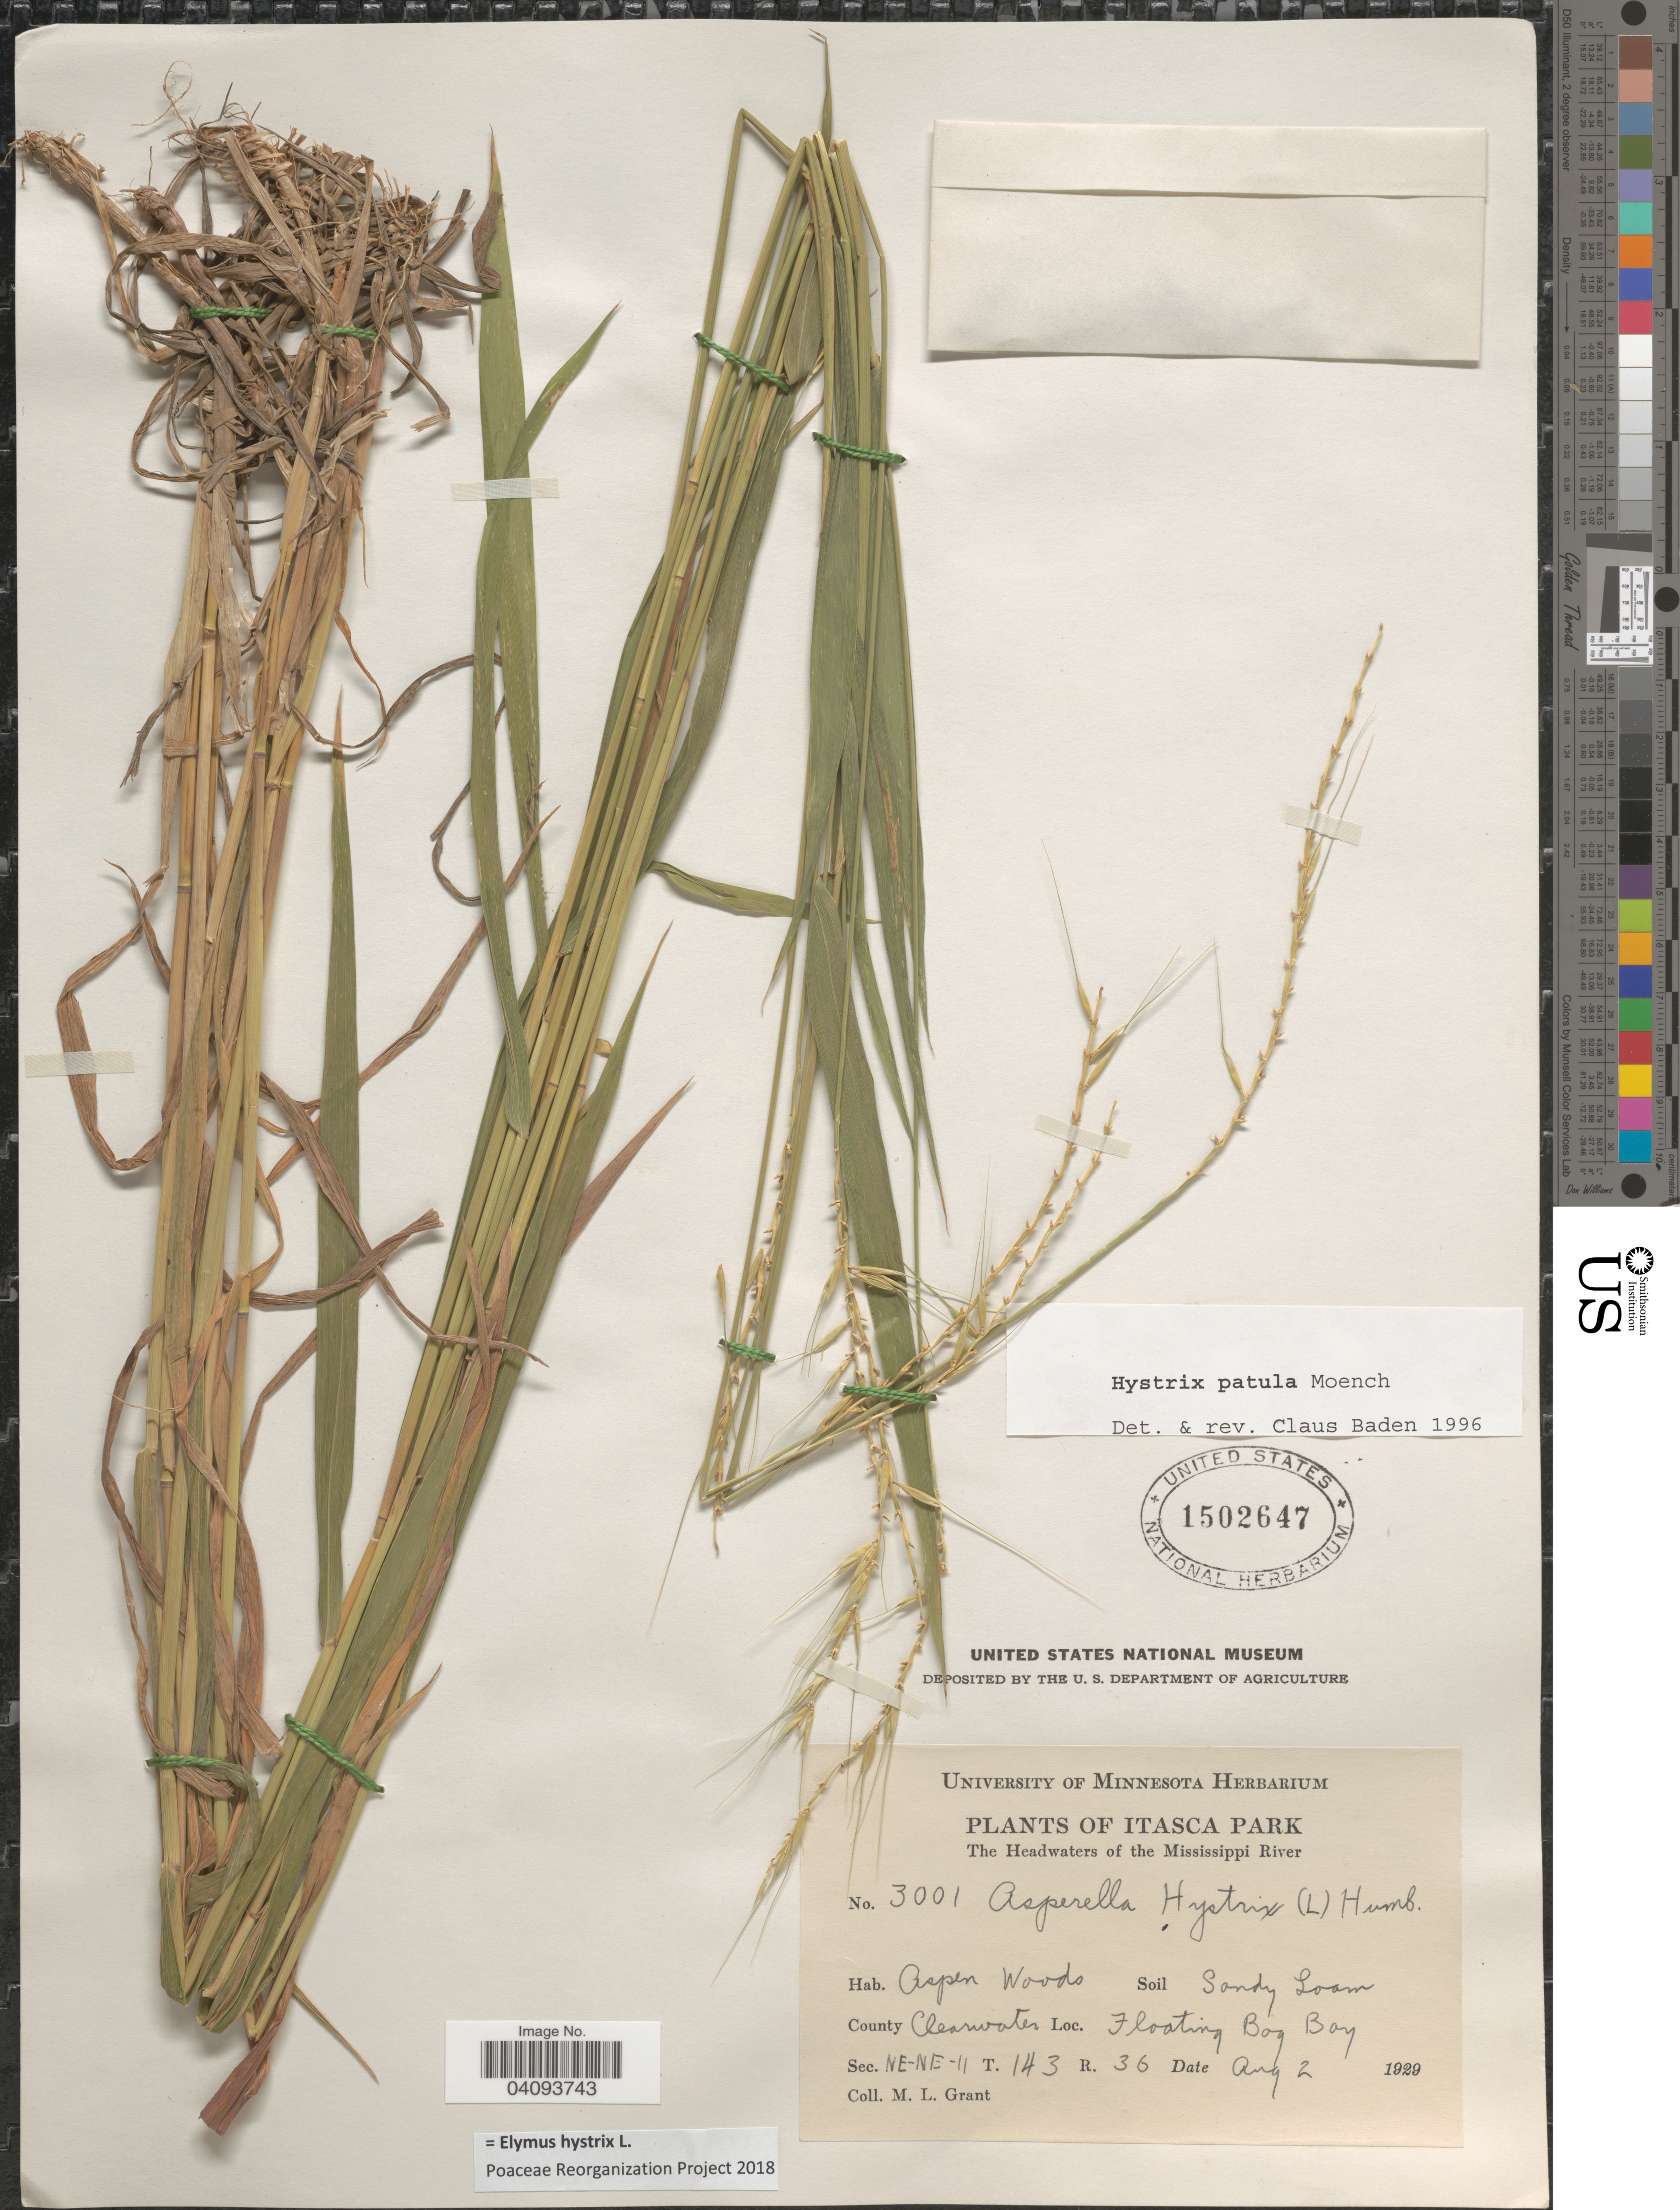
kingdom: Plantae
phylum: Tracheophyta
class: Liliopsida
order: Poales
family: Poaceae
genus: Elymus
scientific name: Elymus hystrix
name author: L.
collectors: M. L. Grant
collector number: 3001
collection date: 1929-08-02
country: United States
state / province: Minnesota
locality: Itasca Park. The Headwaters of the Mississippi River. County Clearwater. Floating Bog Bay. Sec. NE-NE-11 T. 143 R.36.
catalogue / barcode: US 1502647